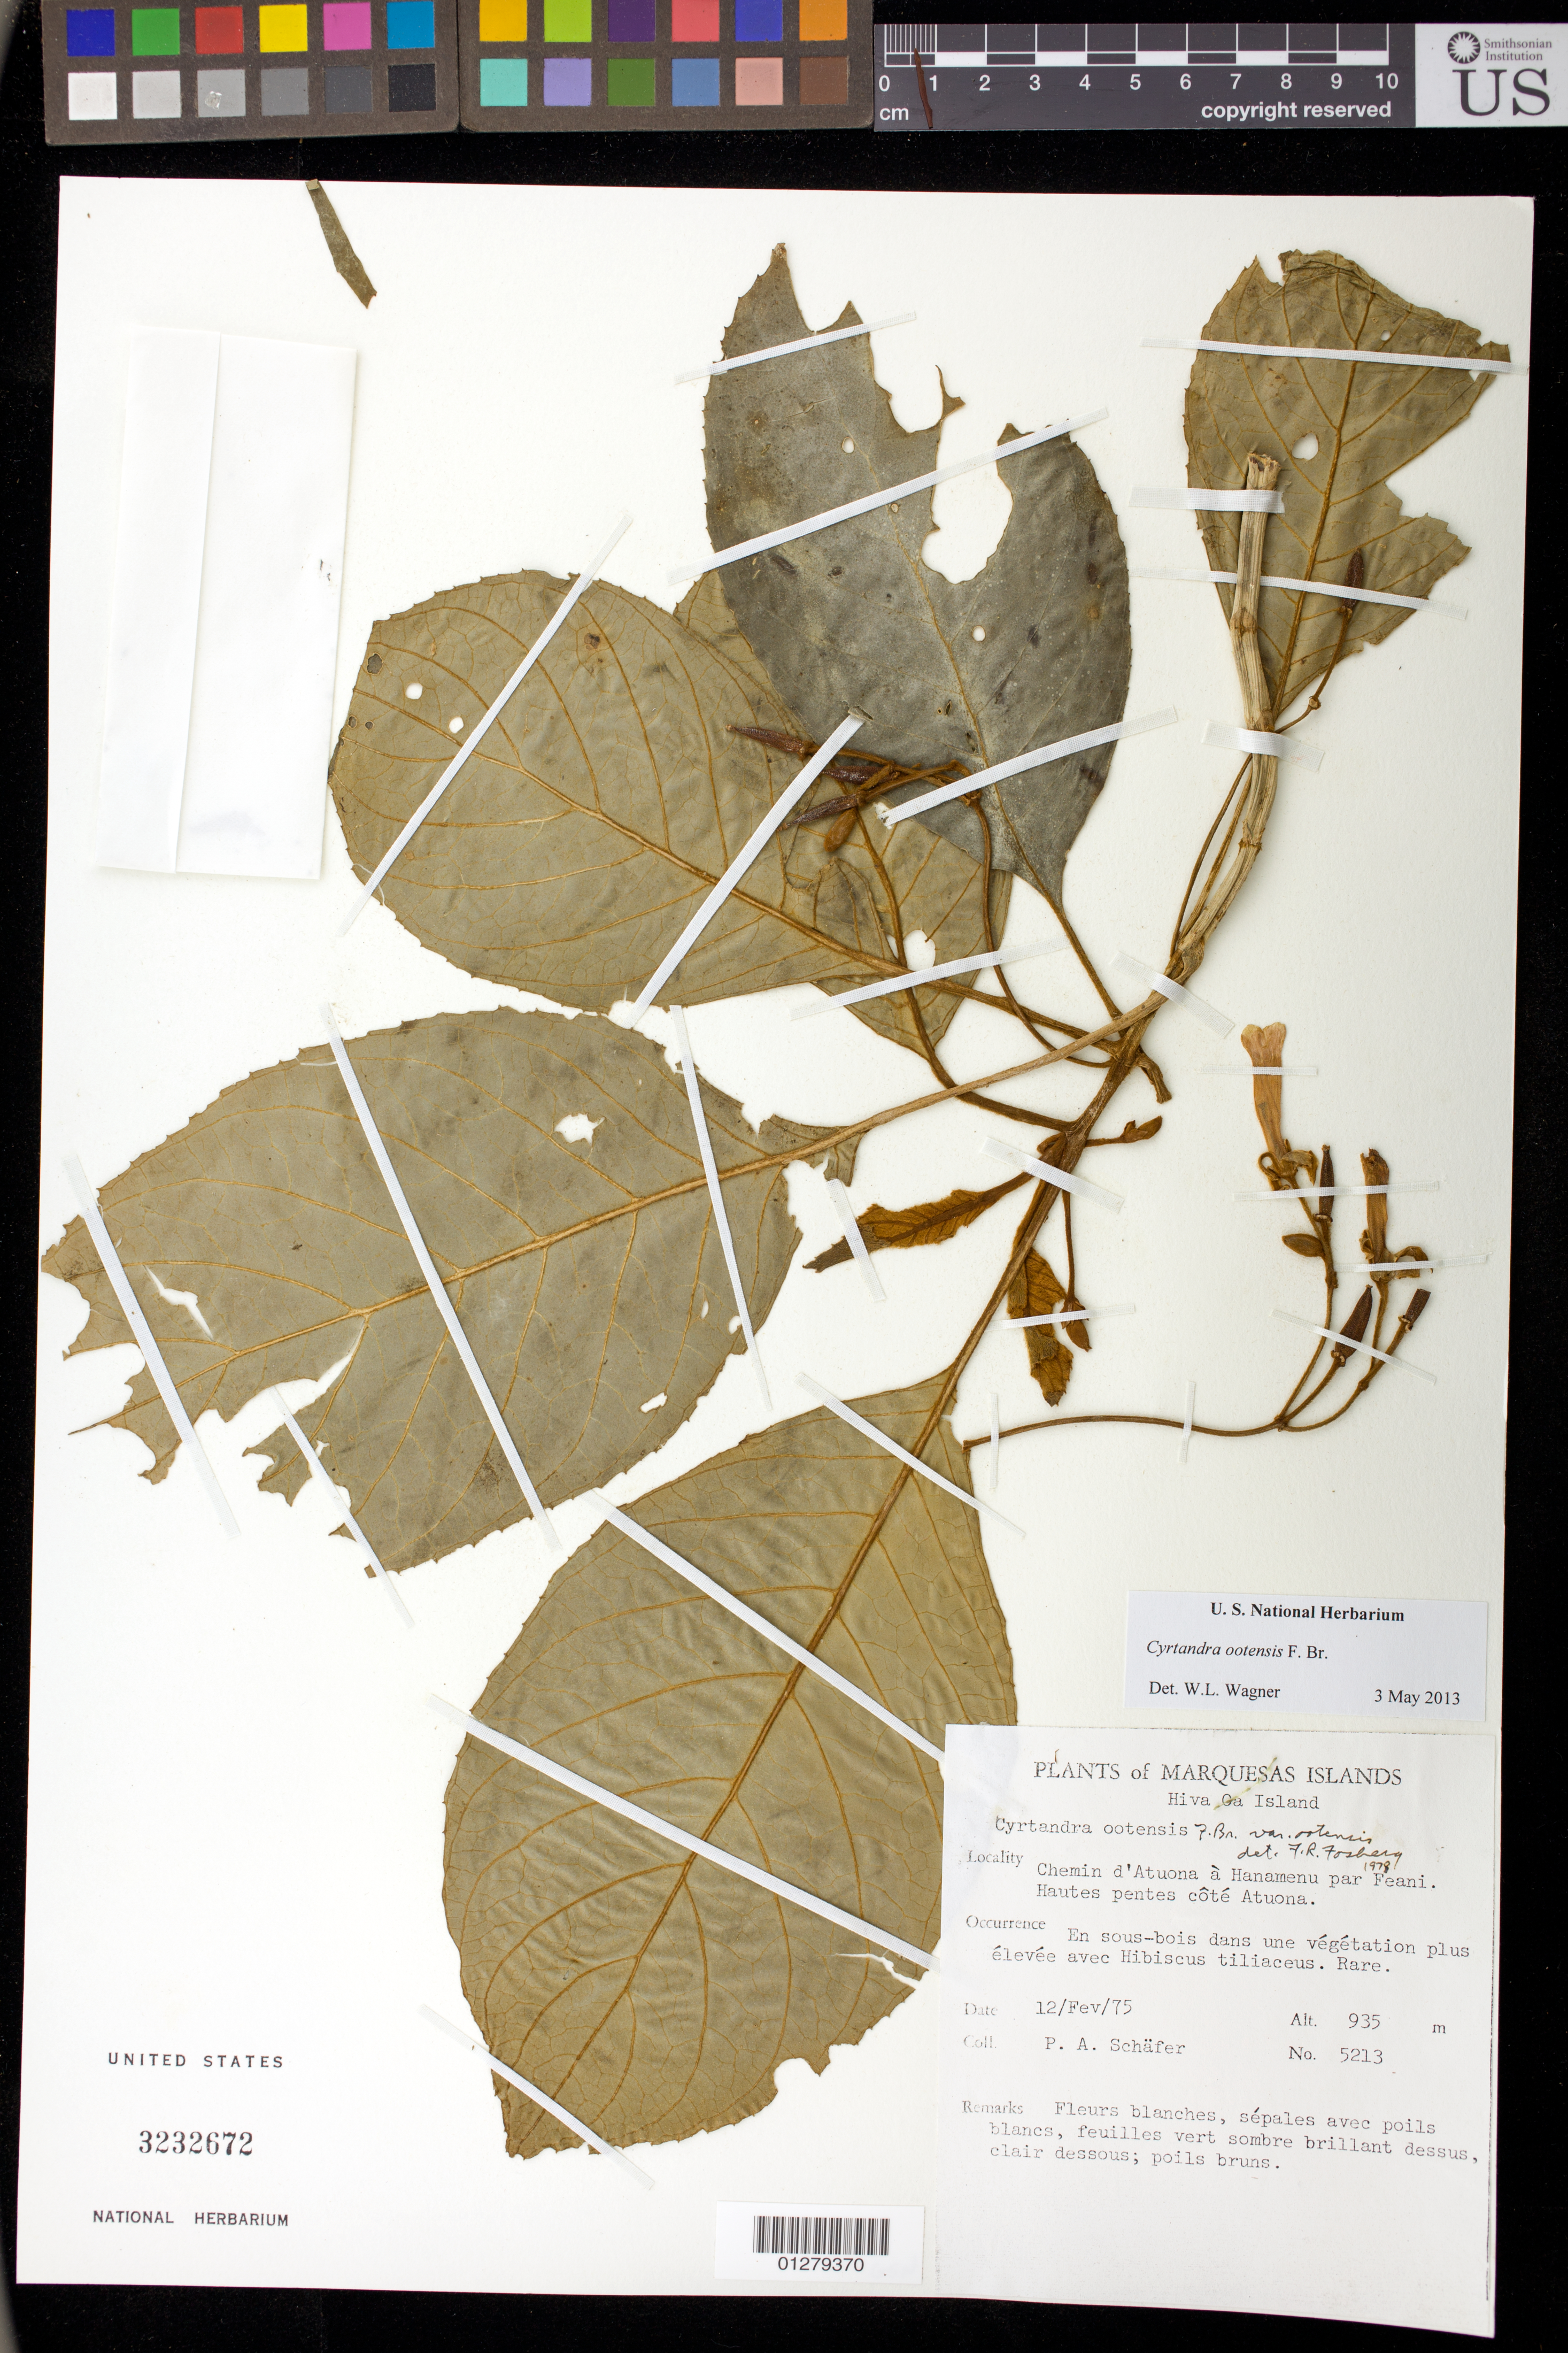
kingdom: Plantae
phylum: Tracheophyta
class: Magnoliopsida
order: Lamiales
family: Gesneriaceae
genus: Cyrtandra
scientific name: Cyrtandra ootensis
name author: F. Br.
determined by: Wagner, W. L., (BOT), Smithsonian Institution - National Museum of Natural History (UNITED STATES)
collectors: P. A. Schäfer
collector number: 5213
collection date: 1975-02-12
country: French Polynesia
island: Hiva Oa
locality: Chemin d'Atuona à Hanamenu par Feani, hautes pentes, côté Atuona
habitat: En sous-bois dans une végétation plus élevée avec Hibiscus tiliaceus. Rare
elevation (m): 935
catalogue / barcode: US 3232672